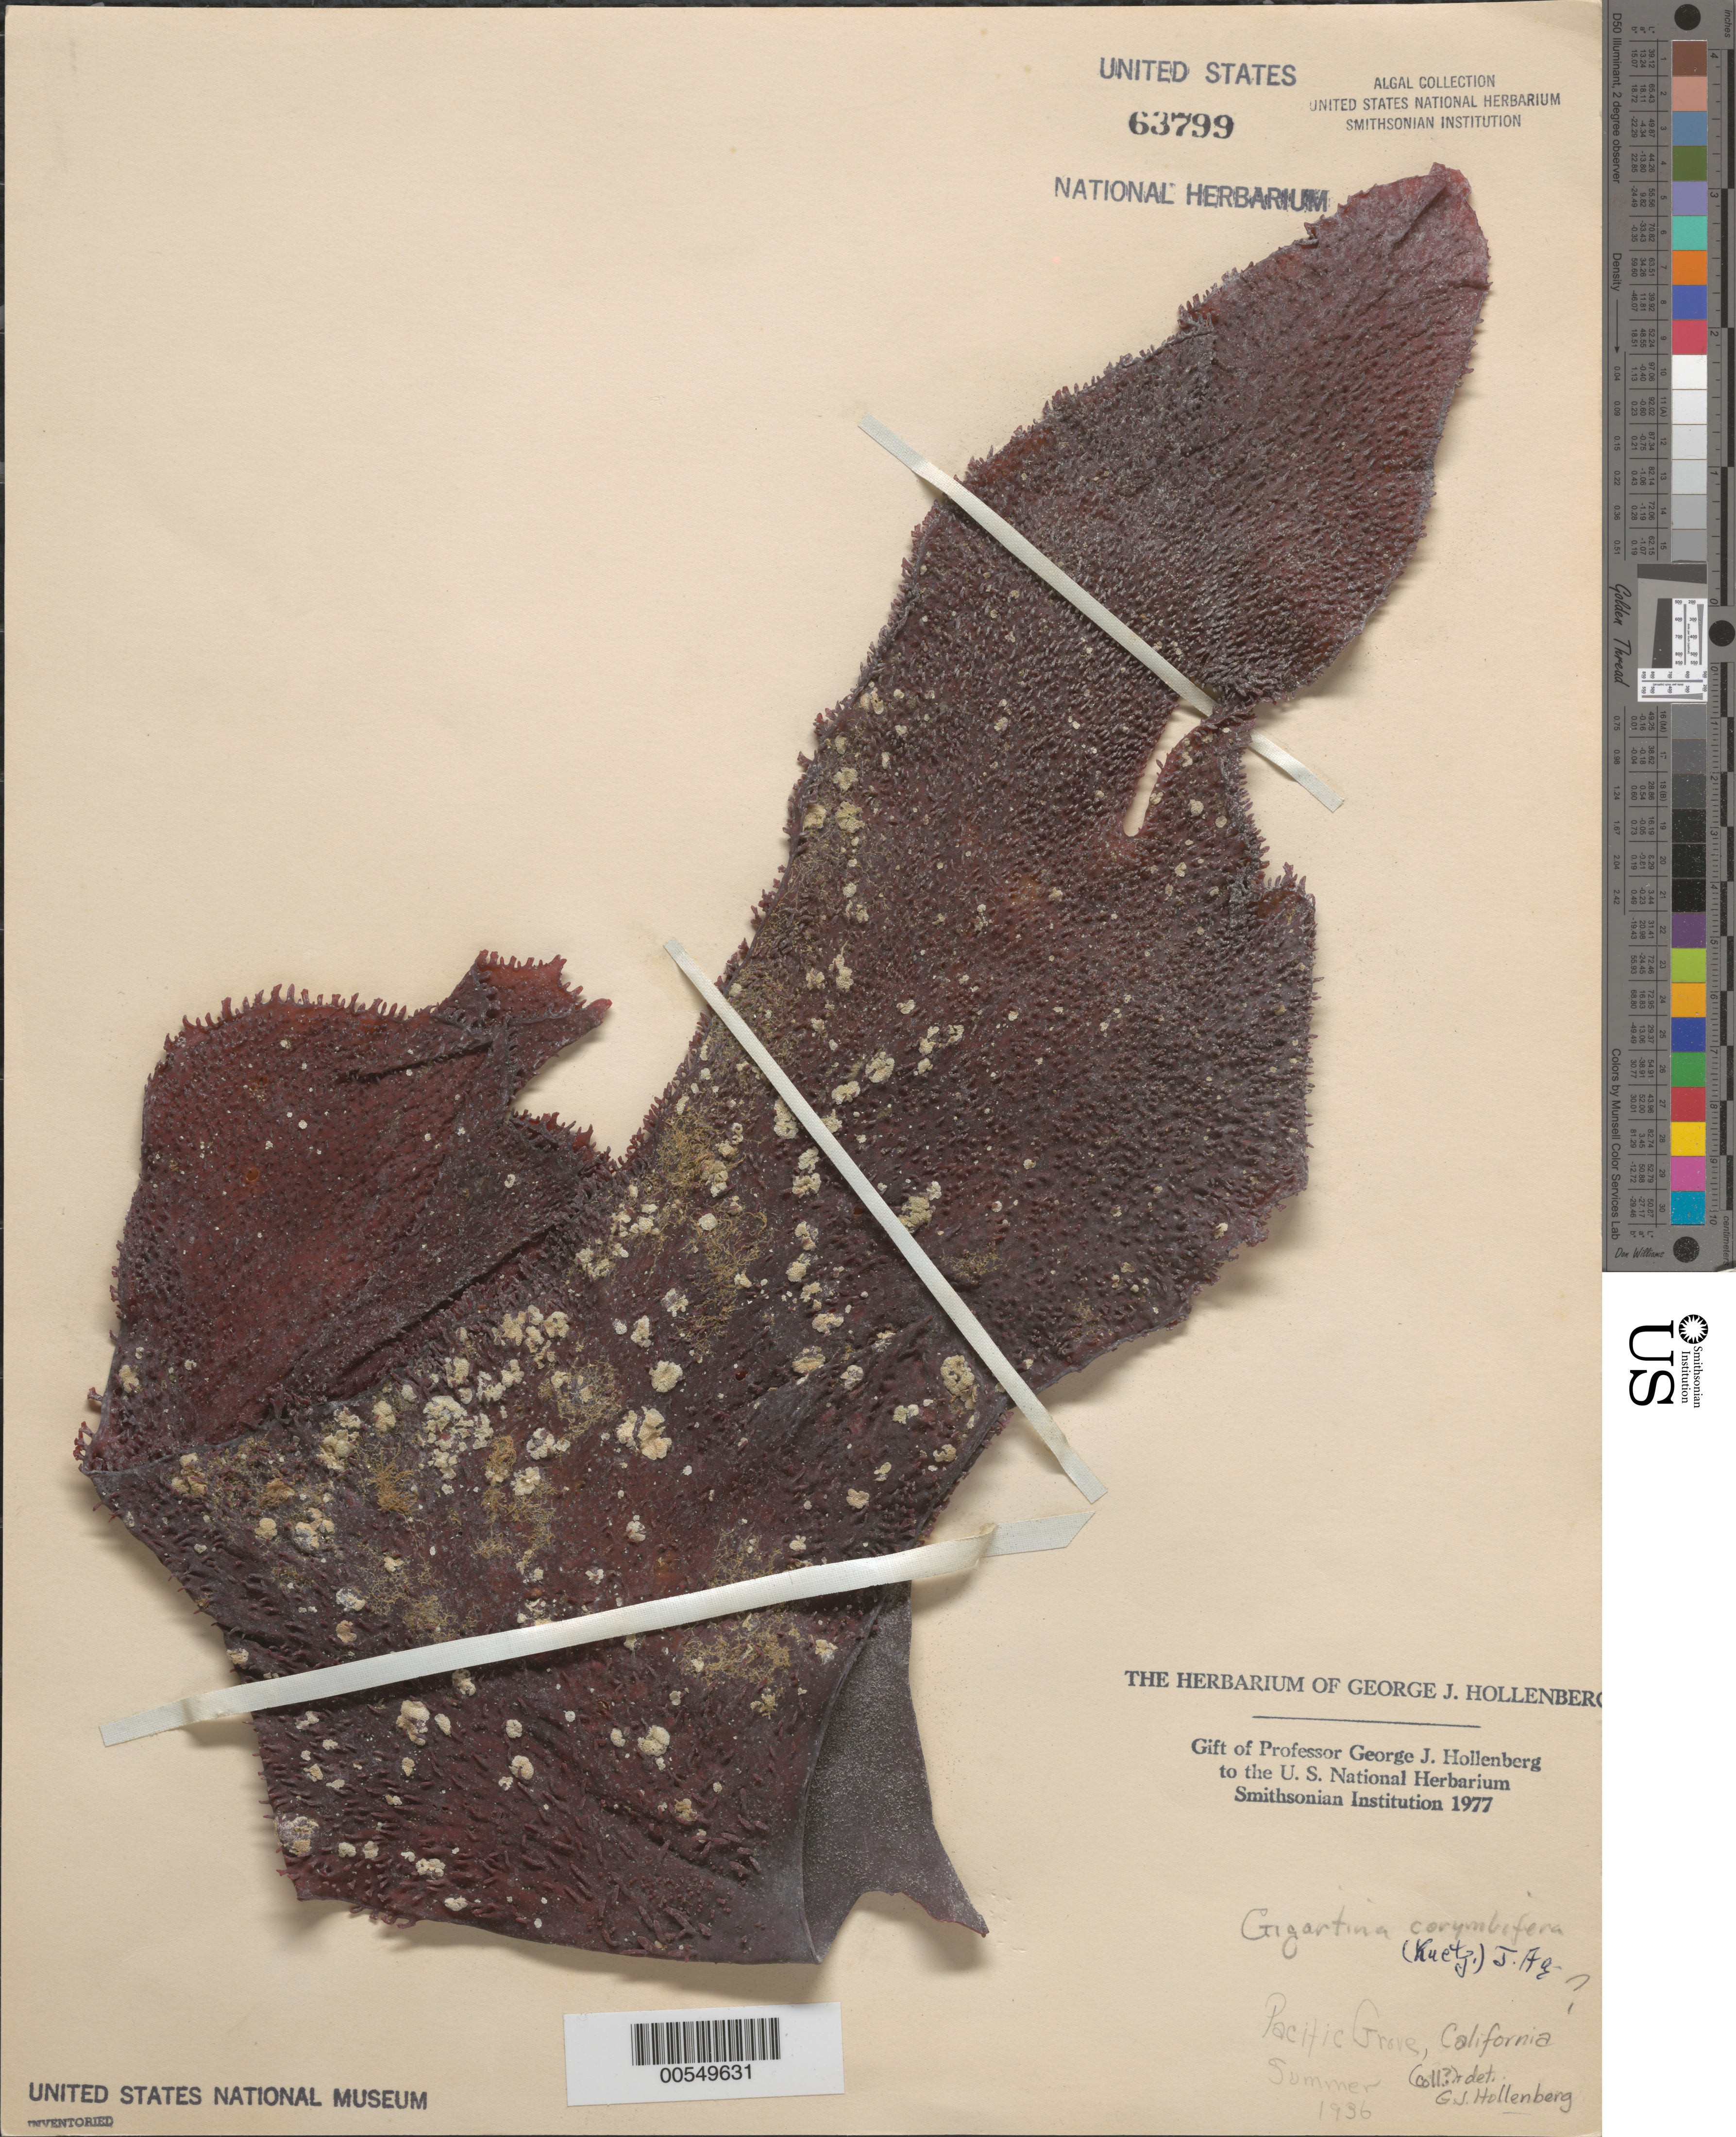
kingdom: Plantae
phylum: Rhodophyta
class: Florideophyceae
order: Gigartinales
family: Gigartinaceae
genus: Chondracanthus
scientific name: Chondracanthus corymbiferus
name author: (Kütz.) Guiry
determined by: Algae name updating Project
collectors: G. Hollenberg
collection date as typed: Sum 1936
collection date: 1936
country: United States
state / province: California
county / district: Monterey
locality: Pacific Grove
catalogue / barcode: US 63799